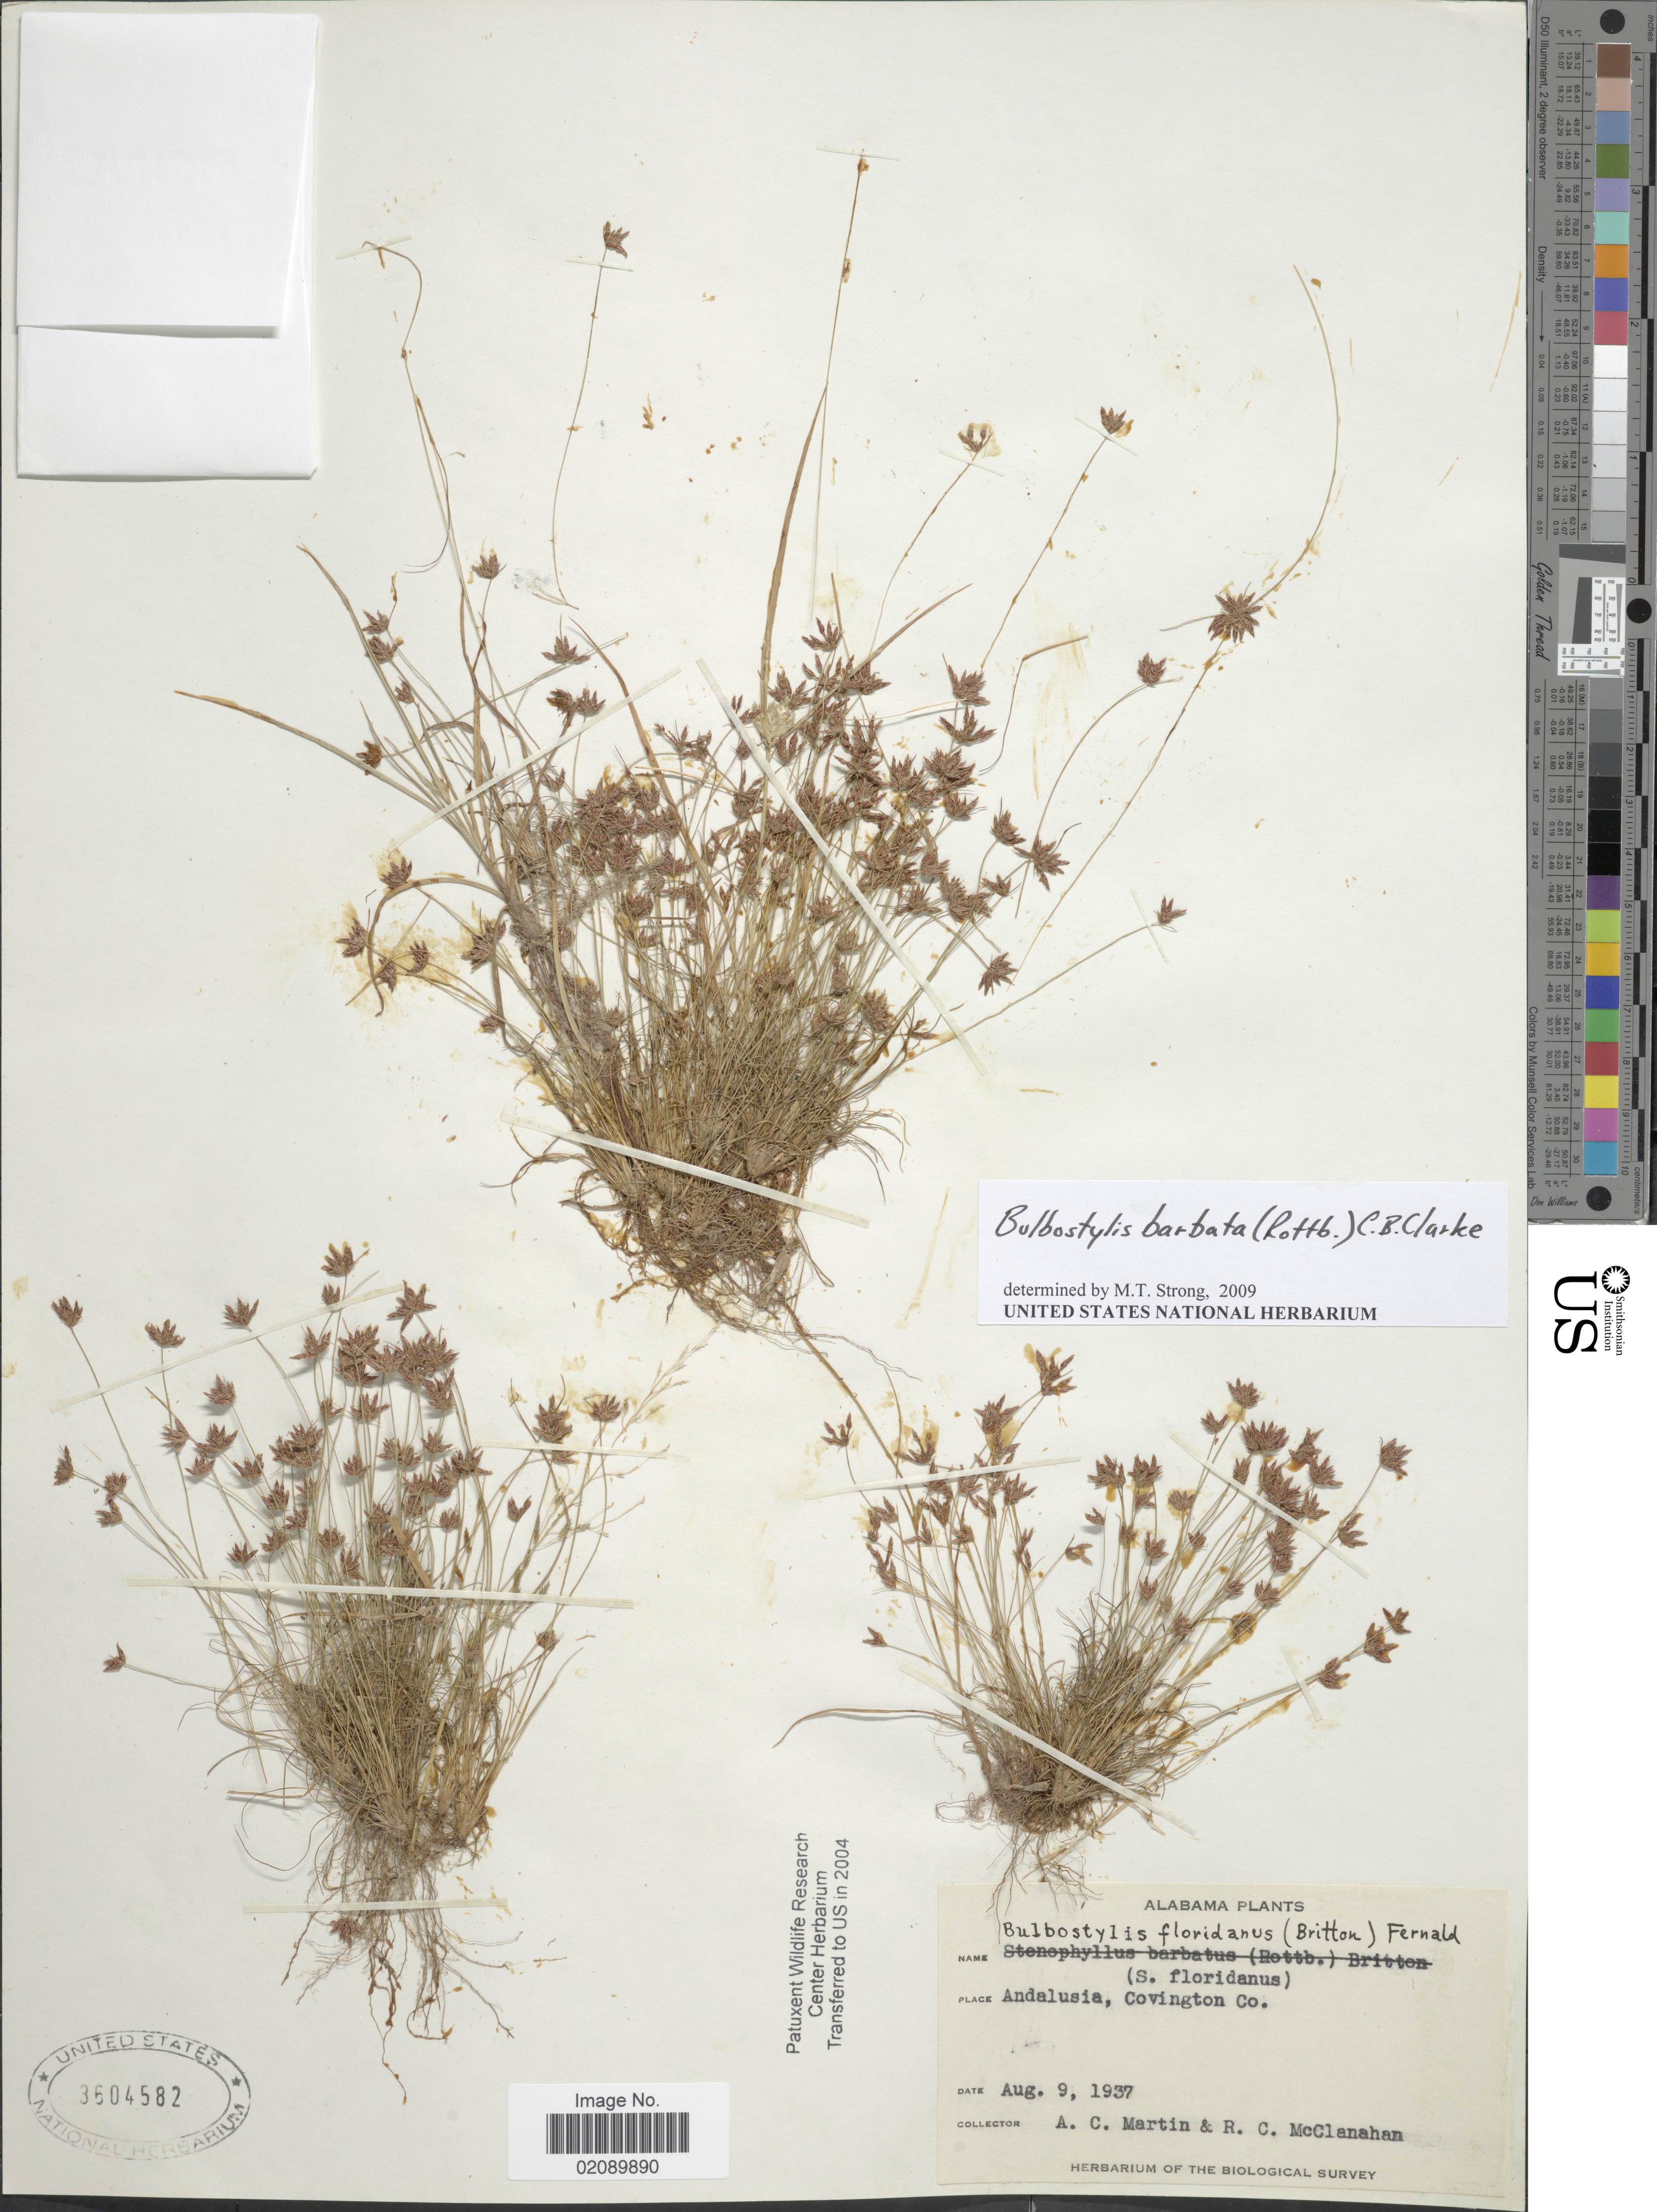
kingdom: Plantae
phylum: Tracheophyta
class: Liliopsida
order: Poales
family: Cyperaceae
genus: Bulbostylis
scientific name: Bulbostylis barbata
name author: (Rottb.) C.B. Clarke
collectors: A. C. Martin & R. McClanahan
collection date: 1937-08-09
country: United States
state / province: Alabama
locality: Andalusia, Covington Co.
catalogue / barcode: US 3604582